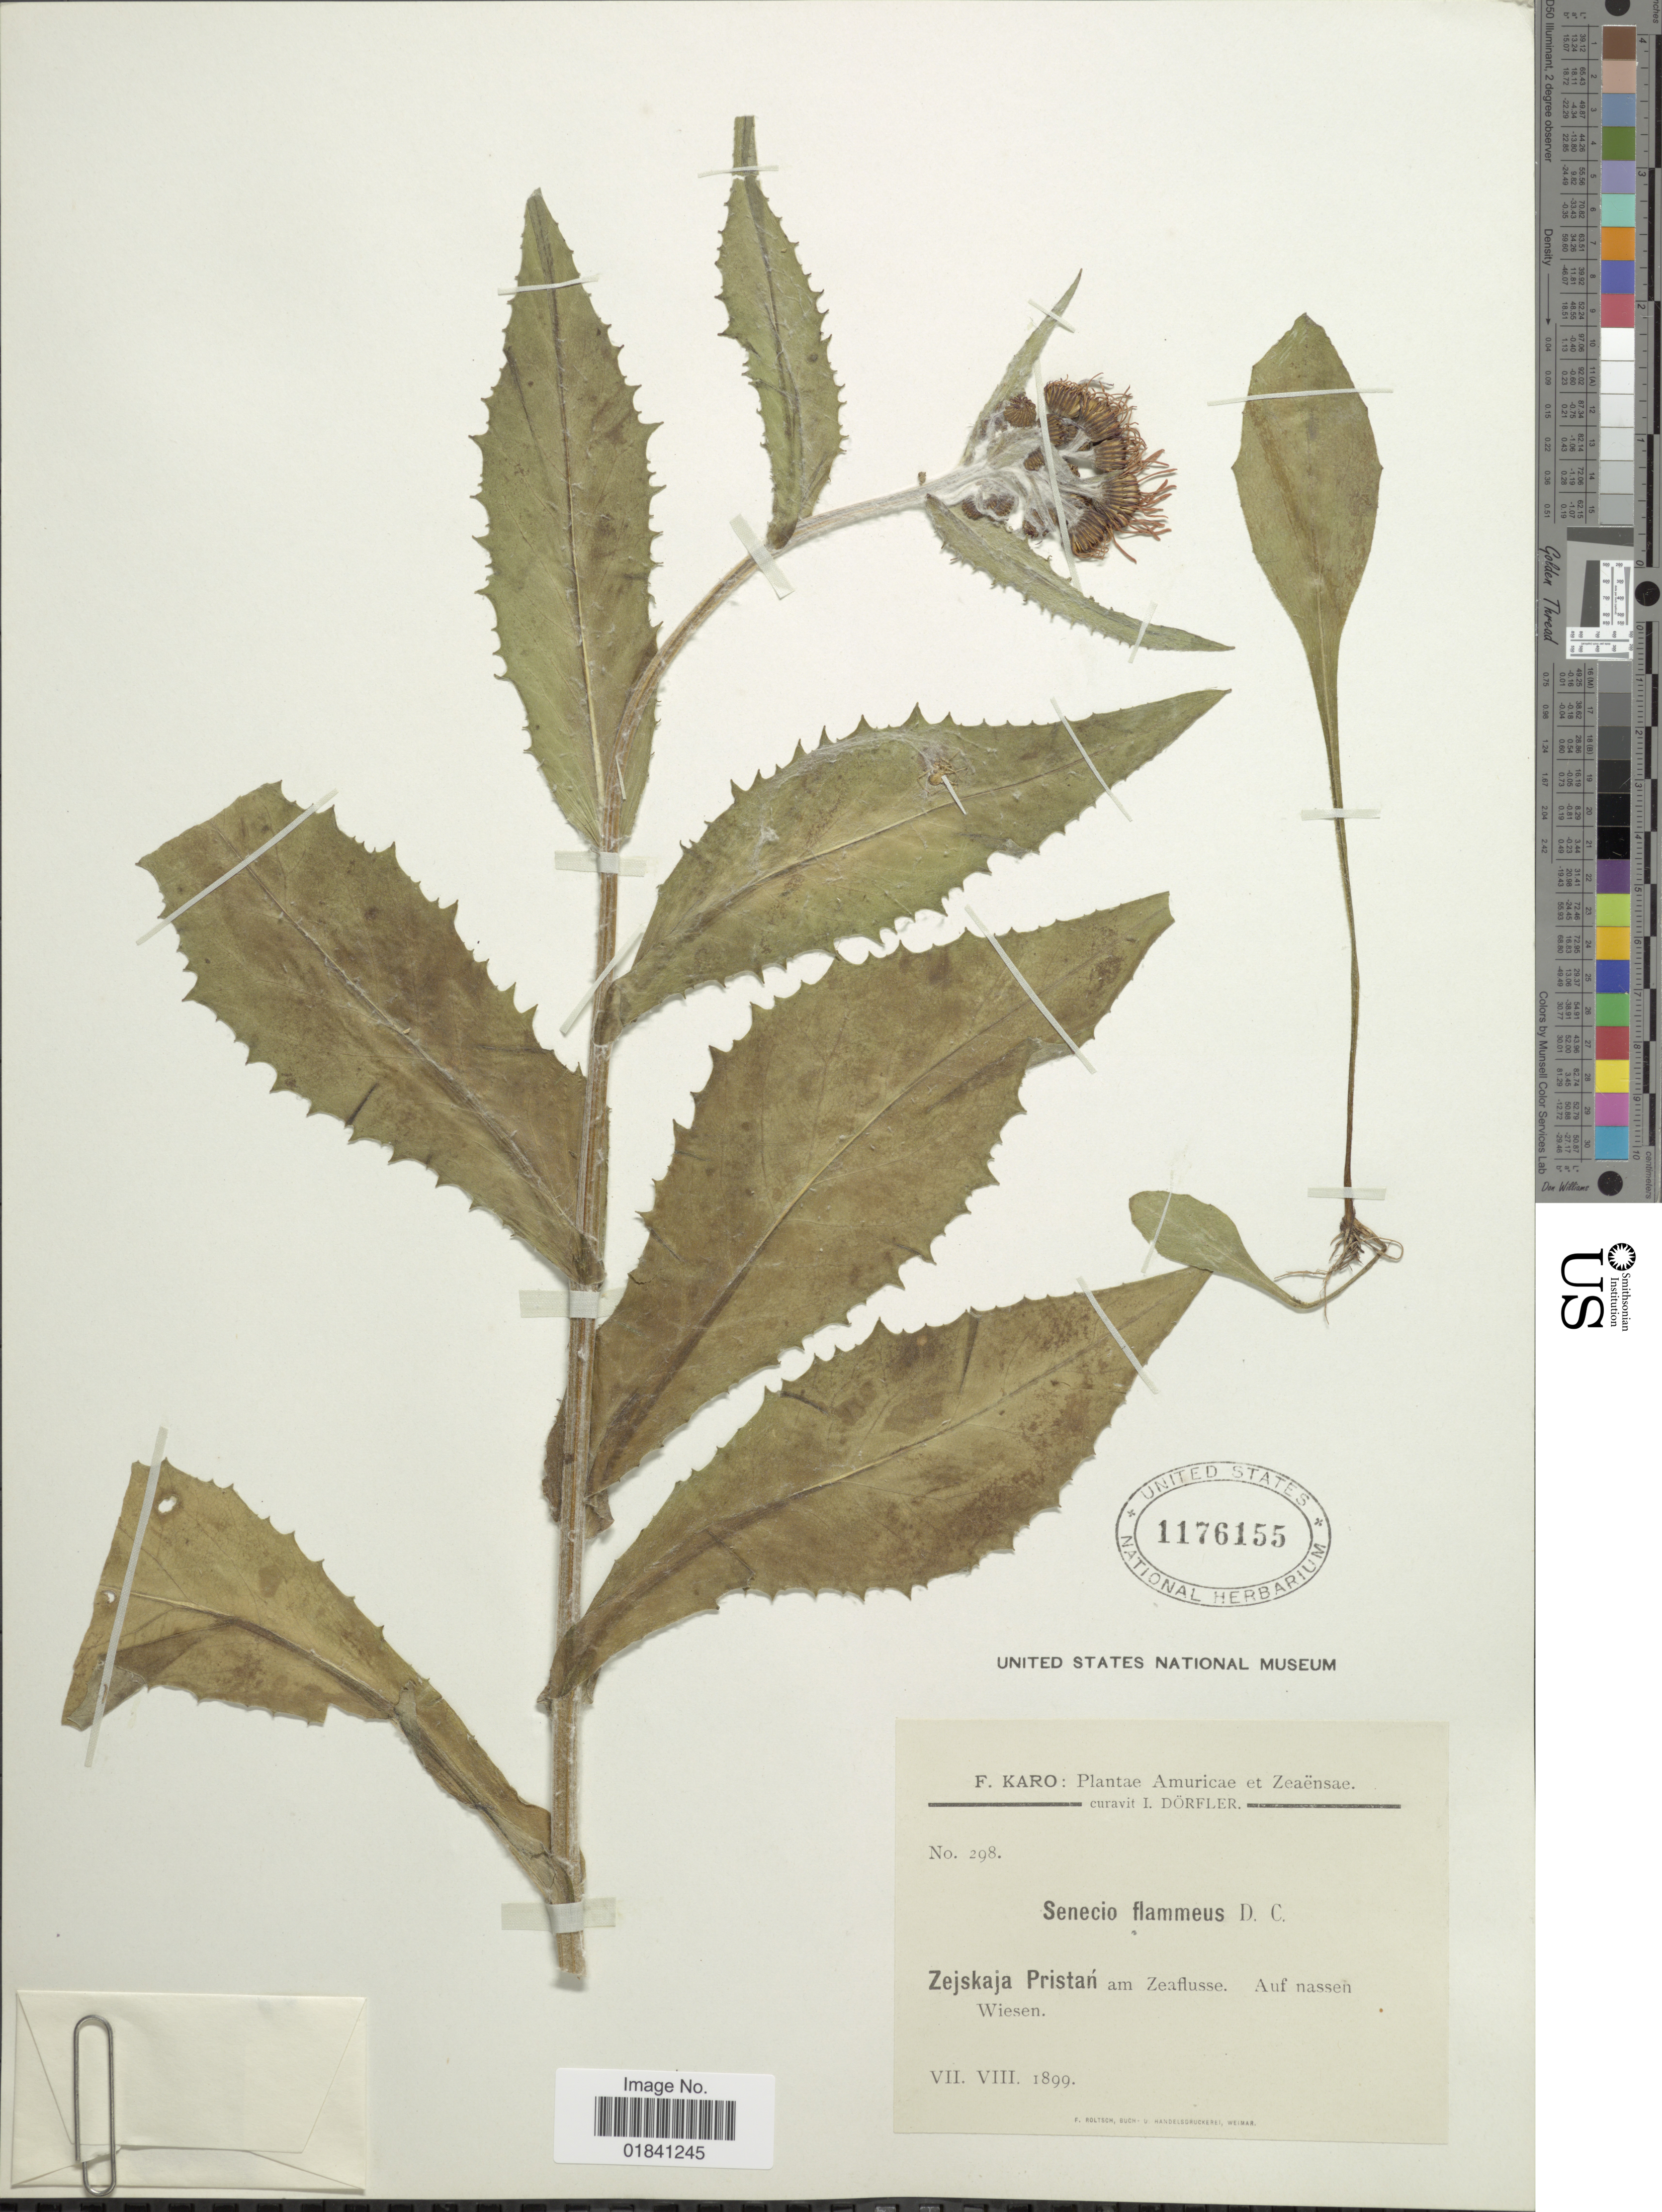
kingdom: Plantae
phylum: Tracheophyta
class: Magnoliopsida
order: Asterales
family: Asteraceae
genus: Senecio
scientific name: Senecio flammeus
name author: Turcz. ex A. DC.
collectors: F. Karo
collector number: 298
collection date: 1899-07/1899-08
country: Russian Federation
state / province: Amur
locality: Zeaësae. Zejskaja Pristan am Zeaflusse. Auf nassen Wiesen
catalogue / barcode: US 1176155